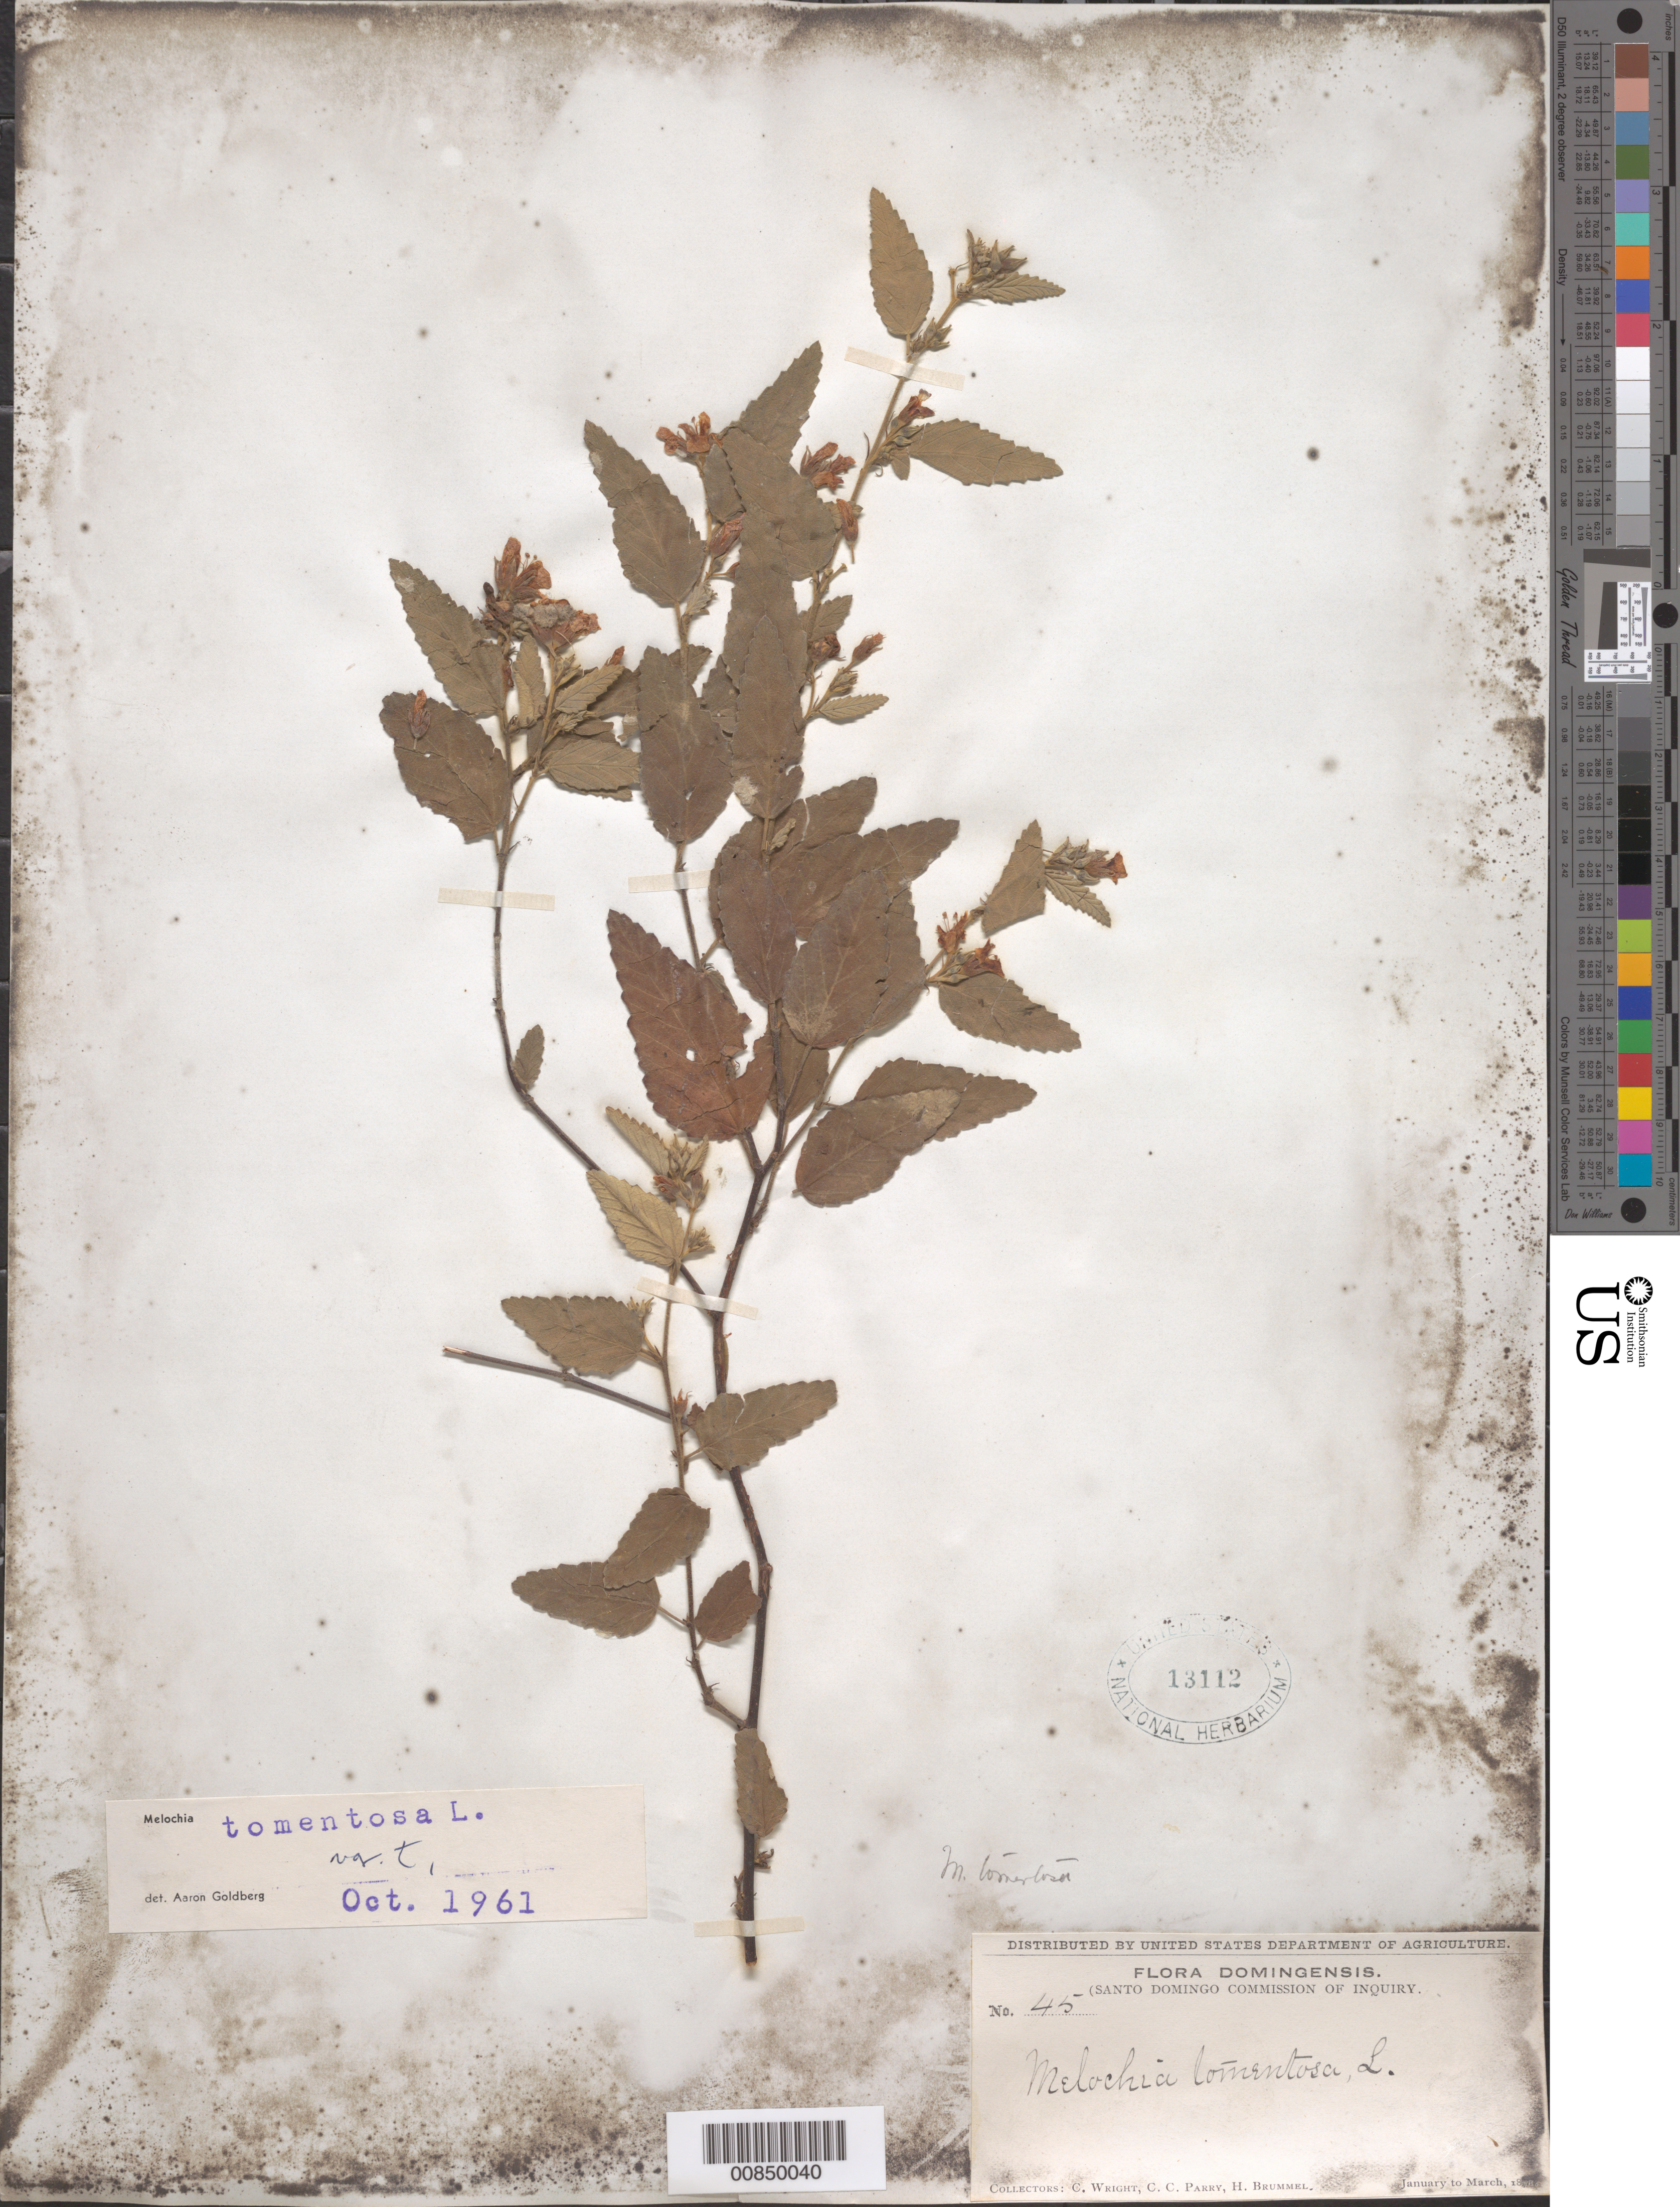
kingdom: Plantae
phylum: Tracheophyta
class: Magnoliopsida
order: Malvales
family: Malvaceae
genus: Melochia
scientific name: Melochia tomentosa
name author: L.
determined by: Goldberg, Aaron, (US), NMNH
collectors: C. Wright, C. C. Parry & H. Brummel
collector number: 45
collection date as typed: Jan 1871 to -- Mar 1871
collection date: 1871-01/1871-03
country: Dominican Republic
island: Hispaniola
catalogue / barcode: US 13112